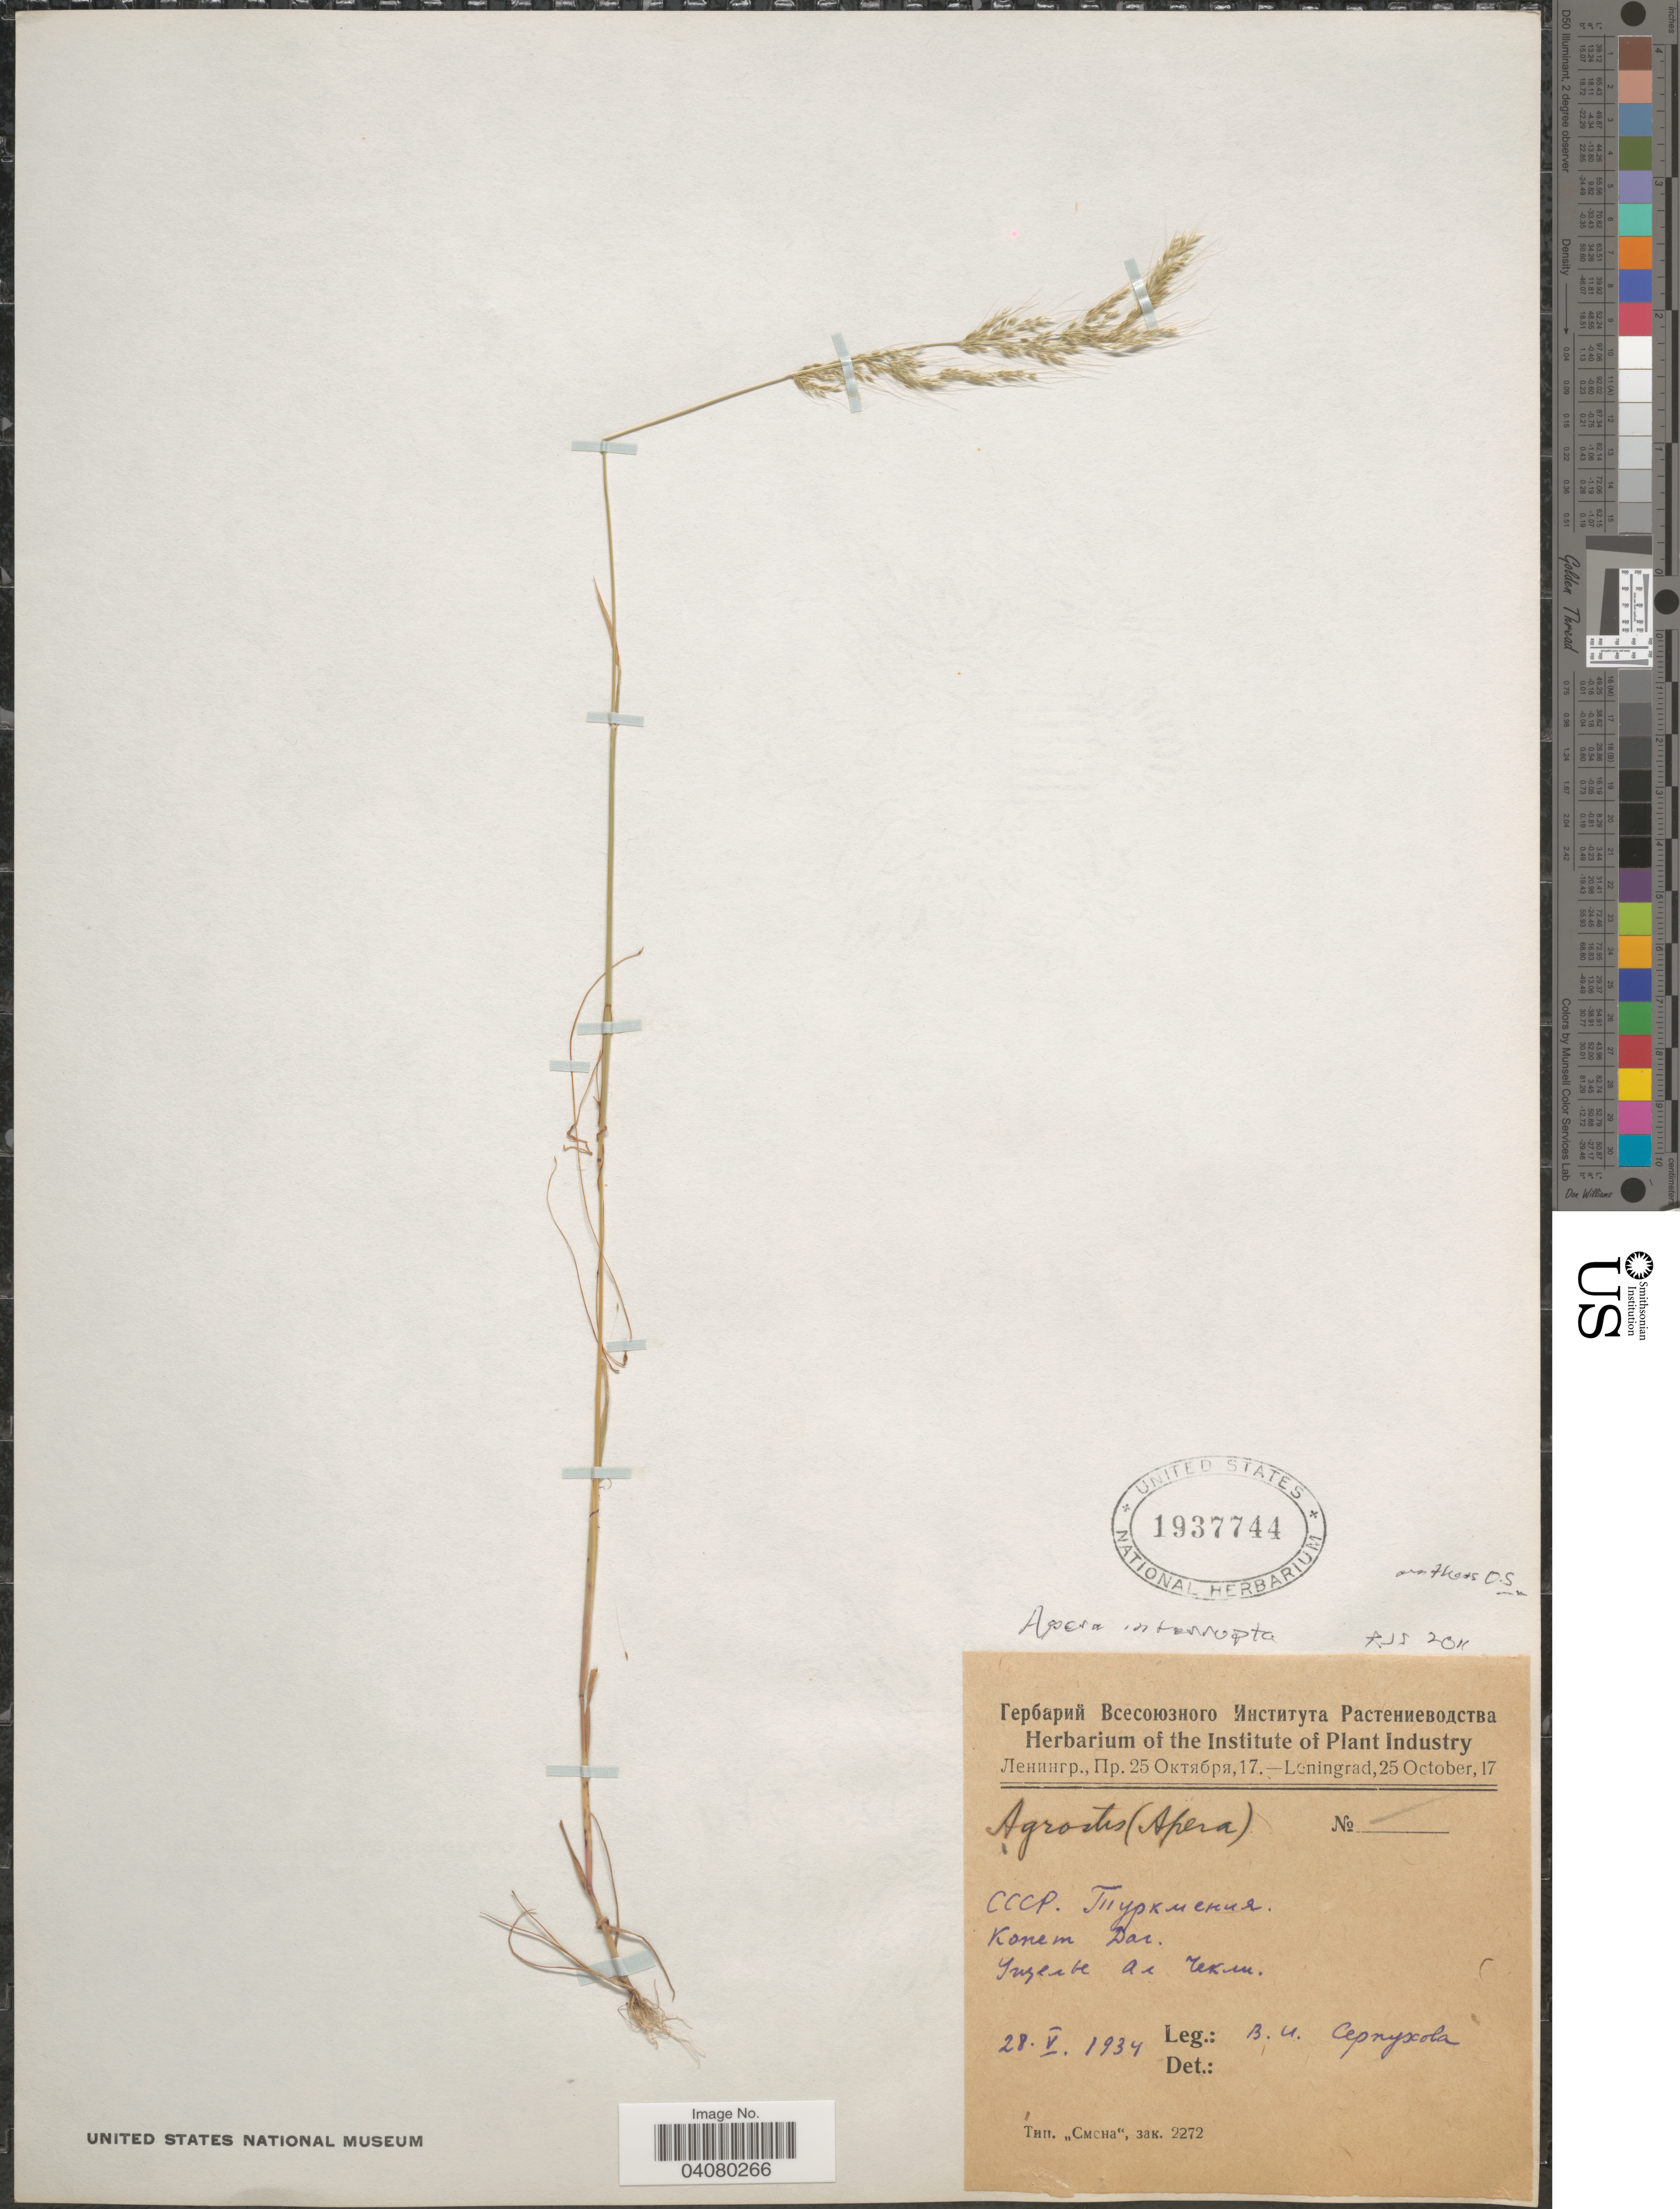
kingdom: Plantae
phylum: Tracheophyta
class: Liliopsida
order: Poales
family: Poaceae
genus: Apera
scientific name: Apera interrupta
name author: (L.) P. Beauv.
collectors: V. Serpukhova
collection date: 1934-05-28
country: Turkmenistan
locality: Kopet Dag Mts, gorge Al Chekli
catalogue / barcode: US 1937744